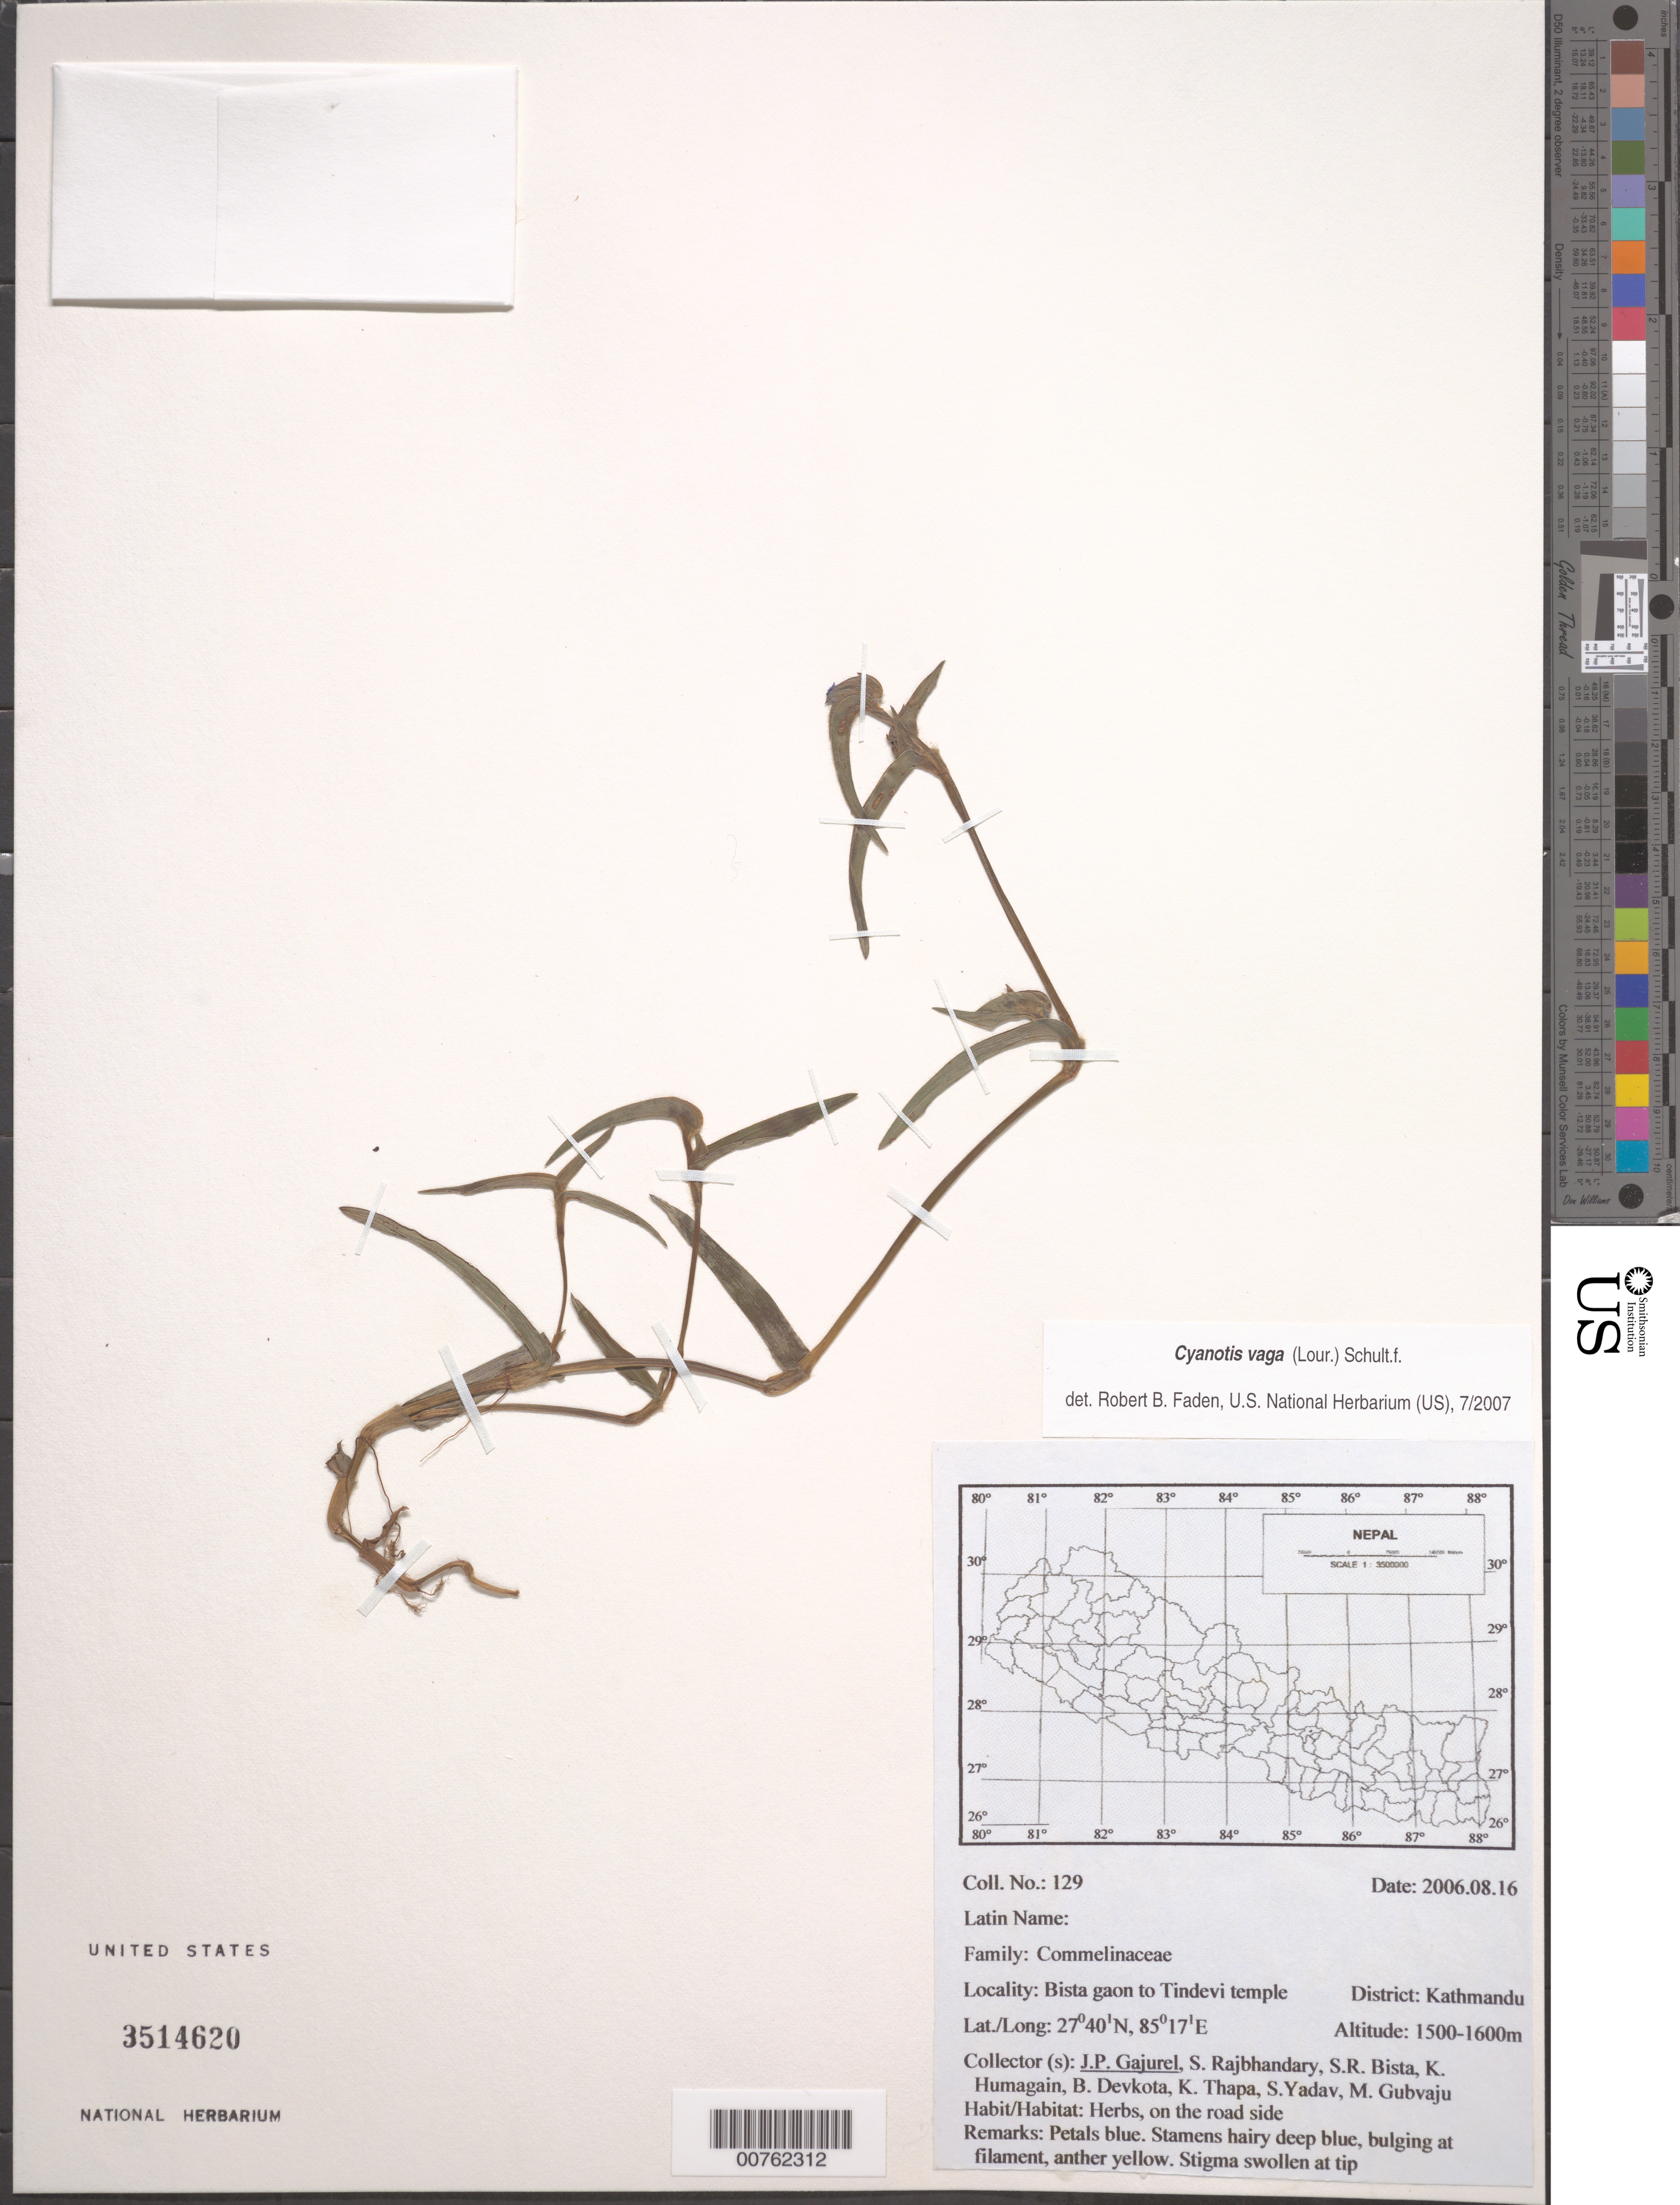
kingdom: Plantae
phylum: Tracheophyta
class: Liliopsida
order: Commelinales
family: Commelinaceae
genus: Cyanotis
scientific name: Cyanotis vaga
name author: (Lour.) Schult. & Schult. f.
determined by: Faden, Robert B., (US), Smithsonian Institution - National Museum of Natural History (UNITED STATES)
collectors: J. Gajurel, S. Rajbhandary, S. Bista, K. Humagain, B. Devkota, K. Thapa, S. Yadav & M. Gubvaju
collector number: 129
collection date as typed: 16 Aug 2006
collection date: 2006-08-16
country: Nepal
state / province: Bagmati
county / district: Kathmandu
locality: Bista gaon to Tindevi temple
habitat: Herbs, on the road side.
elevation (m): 1500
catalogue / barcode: US 3514620